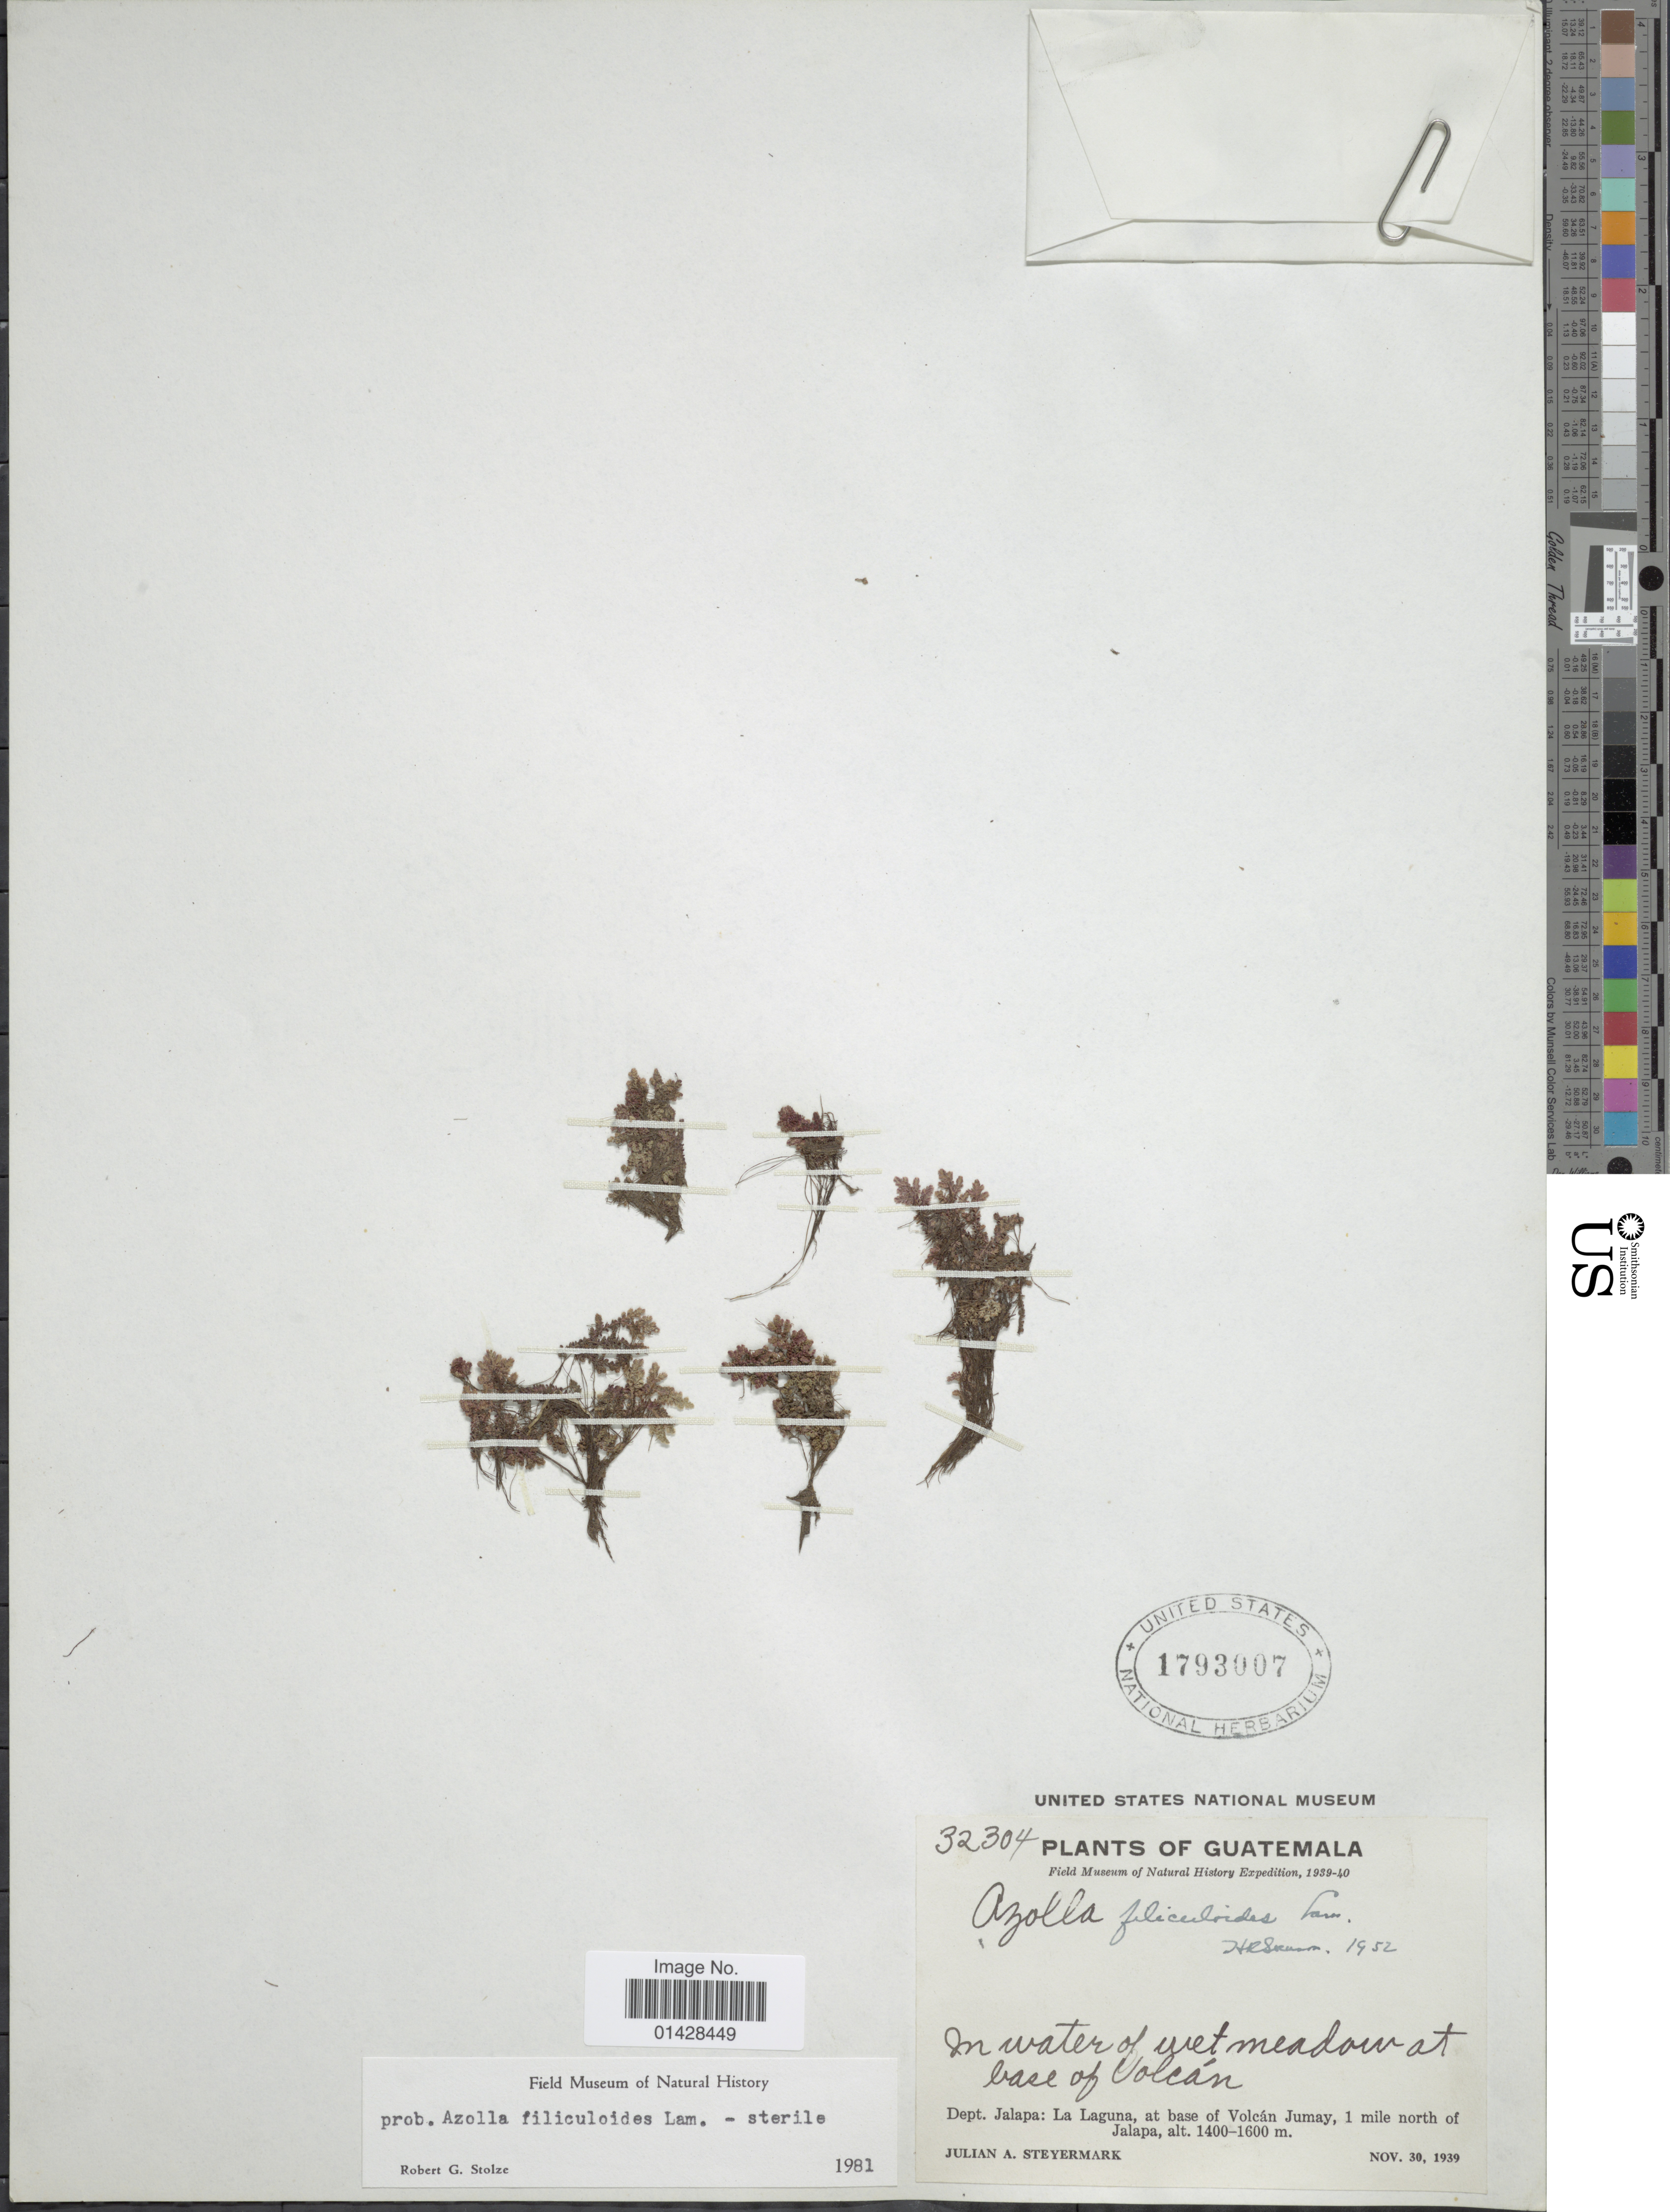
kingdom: Plantae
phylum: Tracheophyta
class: Polypodiopsida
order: Salviniales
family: Salviniaceae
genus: Azolla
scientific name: Azolla filiculoides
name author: Lam.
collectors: J. Steyermark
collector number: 32304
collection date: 1939-11-30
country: Guatemala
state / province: Jalapa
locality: In water of wet meadow at base of Volcán, Dept. Jalapa: la laguna, at base of Volcán Jumay, 1 mile north of Jalapa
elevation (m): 1400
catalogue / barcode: US 1793007